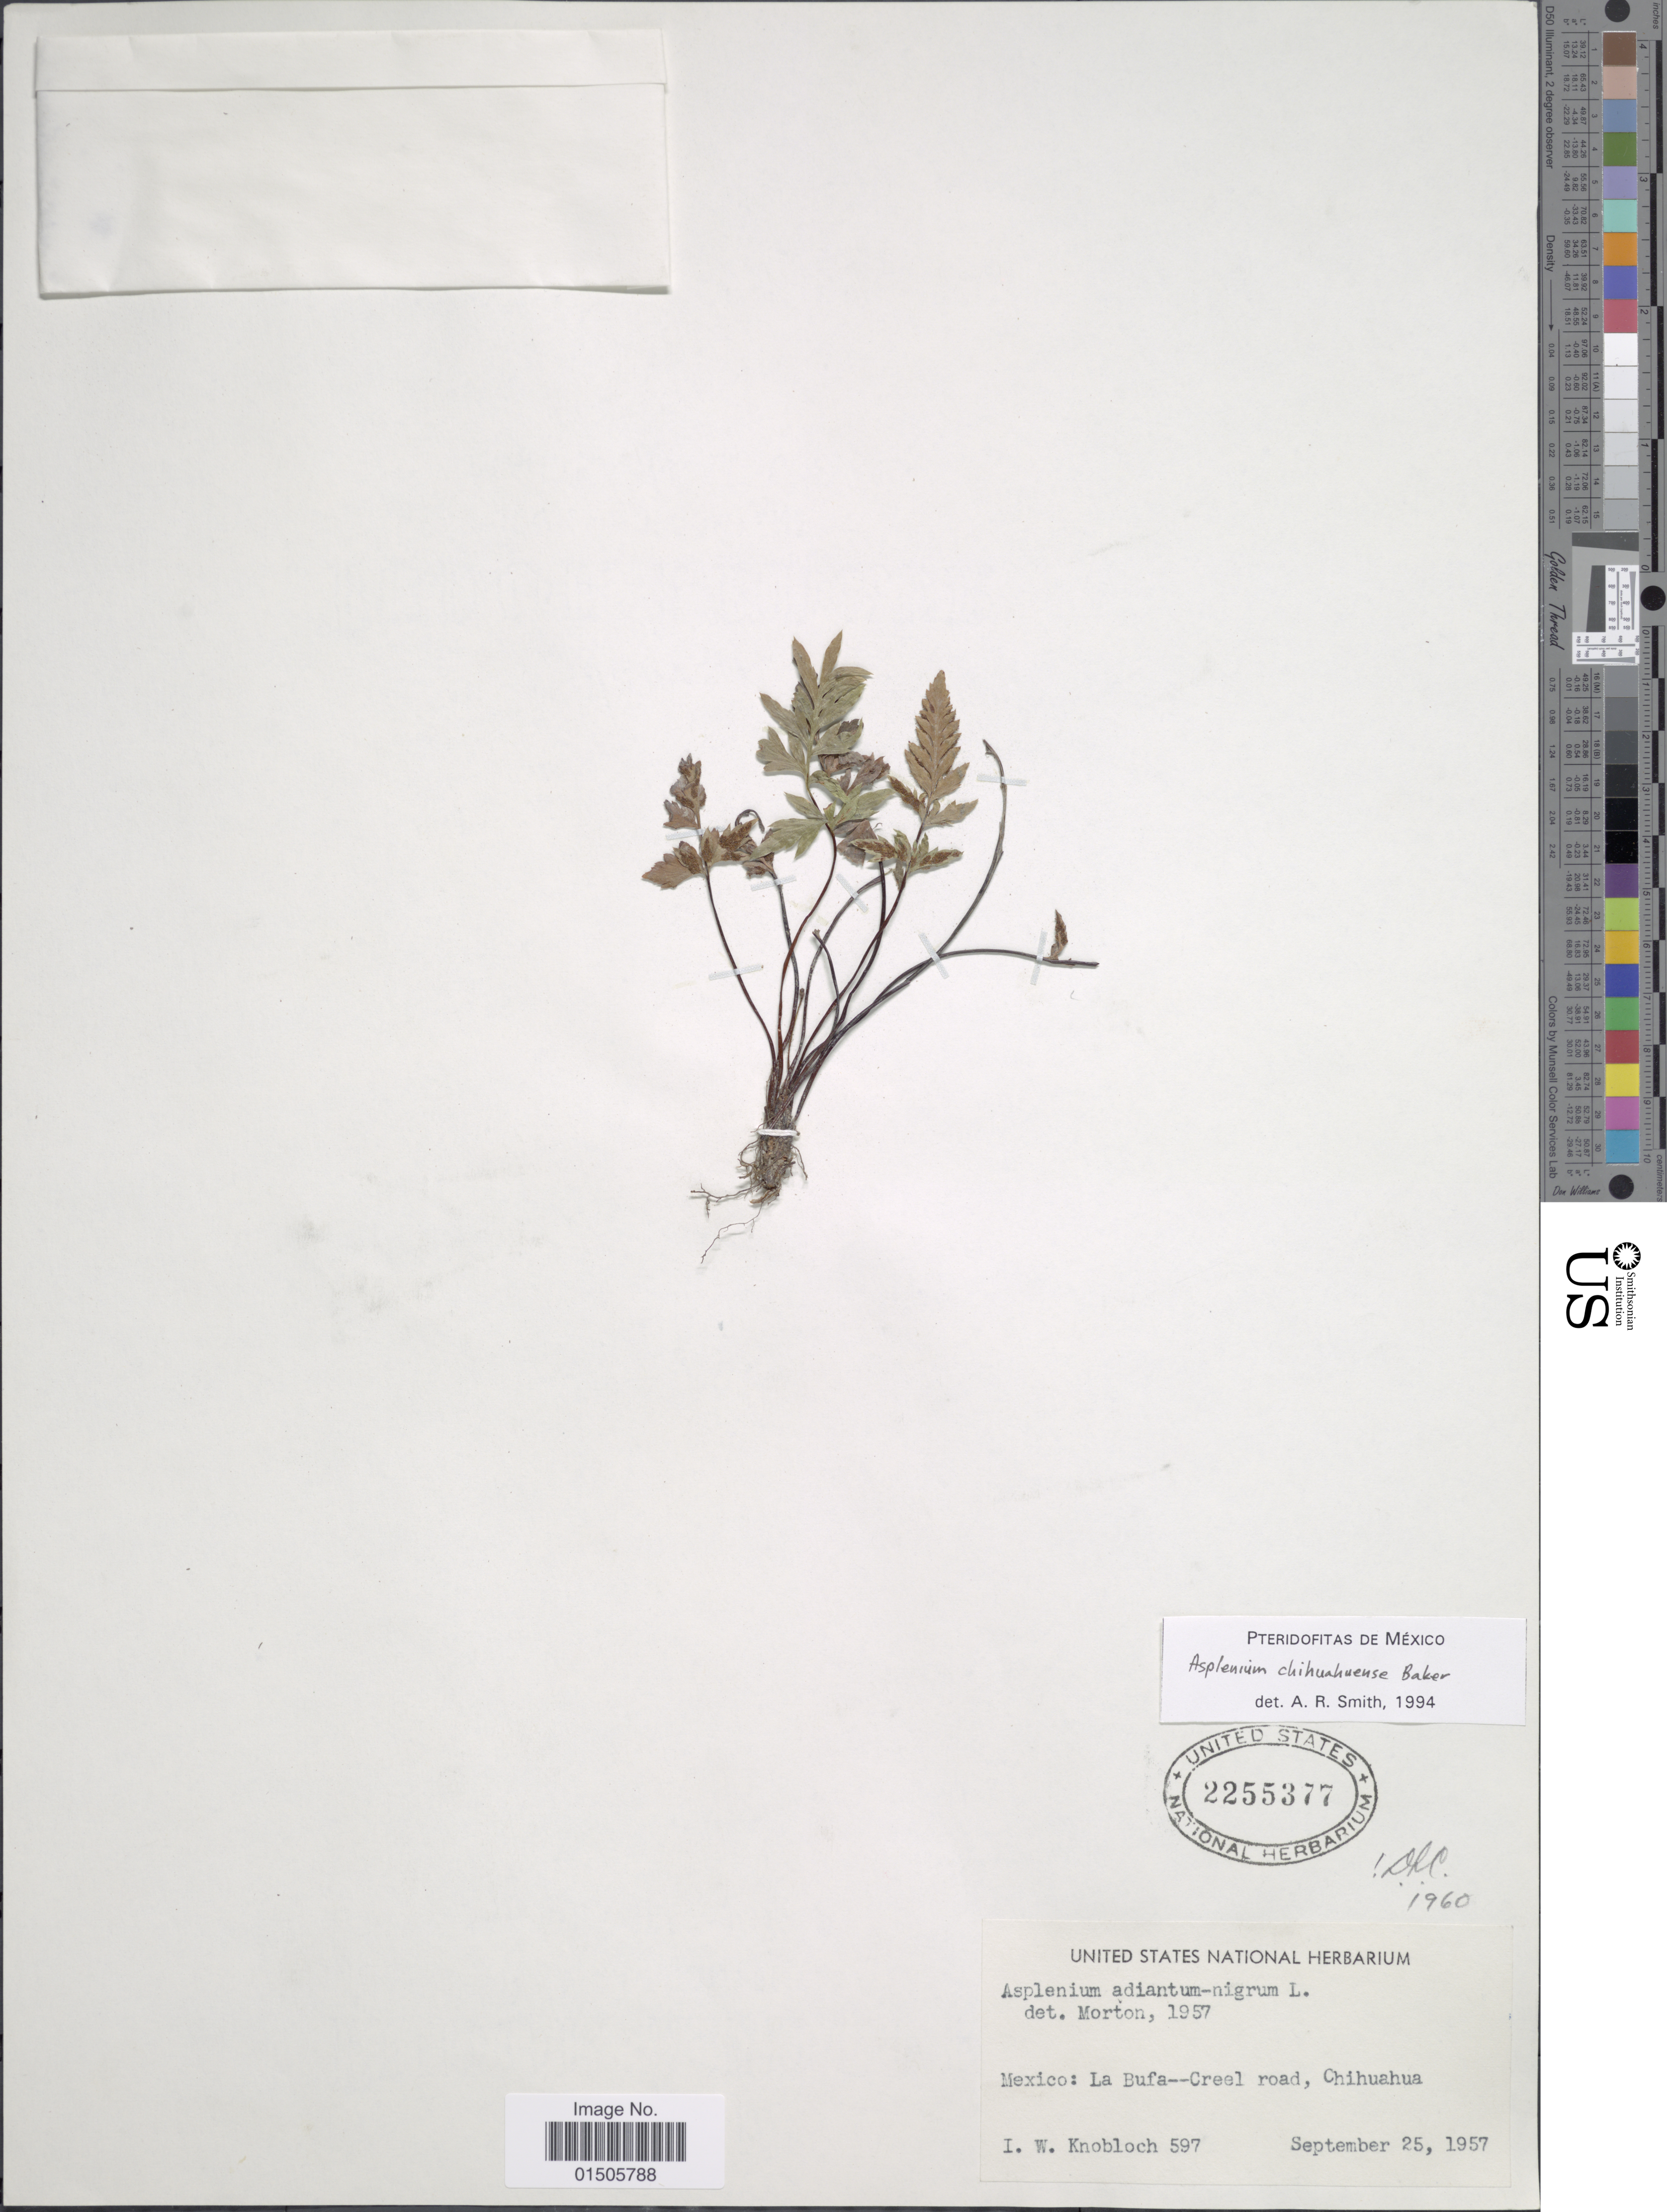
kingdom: Plantae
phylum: Tracheophyta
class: Polypodiopsida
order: Polypodiales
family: Aspleniaceae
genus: Asplenium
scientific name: Asplenium chihuahuense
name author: Baker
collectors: I. W. Knobloch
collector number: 597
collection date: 1957-09-25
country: Mexico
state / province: Chihuahua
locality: La Bufa - Creel road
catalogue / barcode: US 2255377